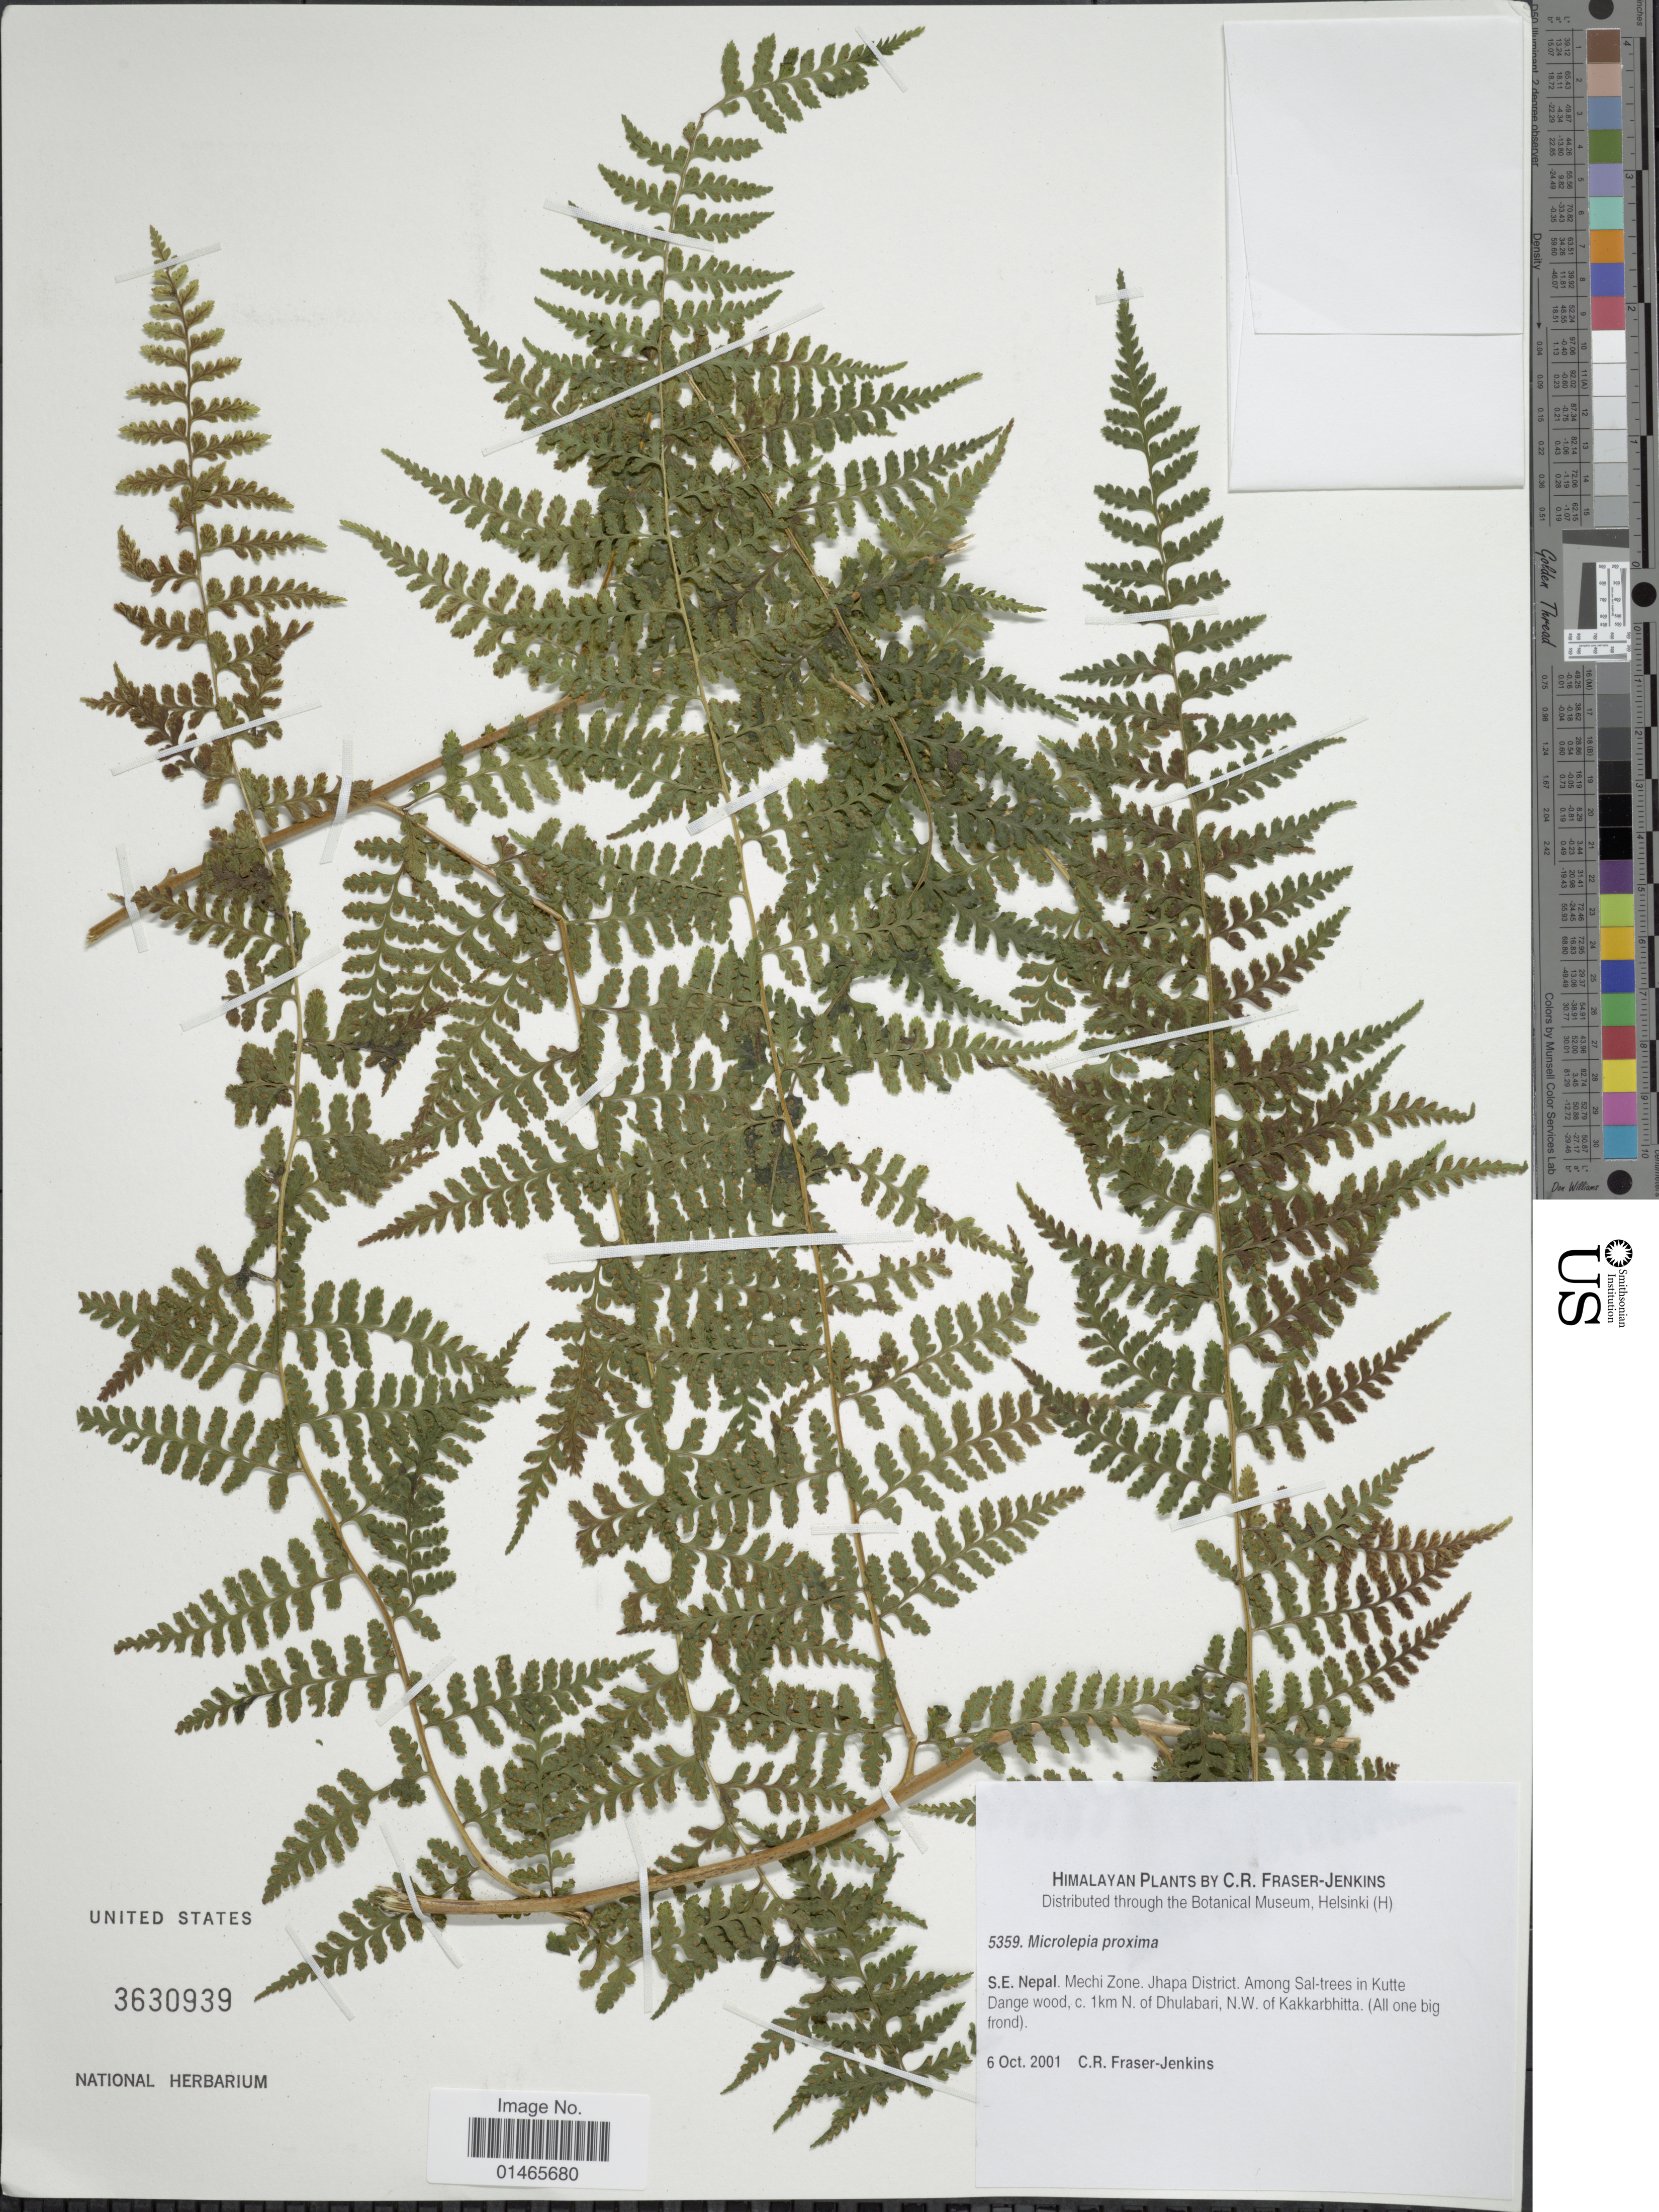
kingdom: Plantae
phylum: Tracheophyta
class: Polypodiopsida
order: Polypodiales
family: Dennstaedtiaceae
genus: Microlepia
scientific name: Microlepia proxima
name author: (Blume) C. Presl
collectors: C. R. Fraser-Jenkins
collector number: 5359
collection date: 2001-10-06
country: Nepal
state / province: Mechi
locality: S.E. Nepal, Mechi Zone, Jhapa District, Among Sal-trees in Kutte Dange wood, c. 1 km N. of Dhulabari, N.W. of Kakarbhitta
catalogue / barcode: US 3630939